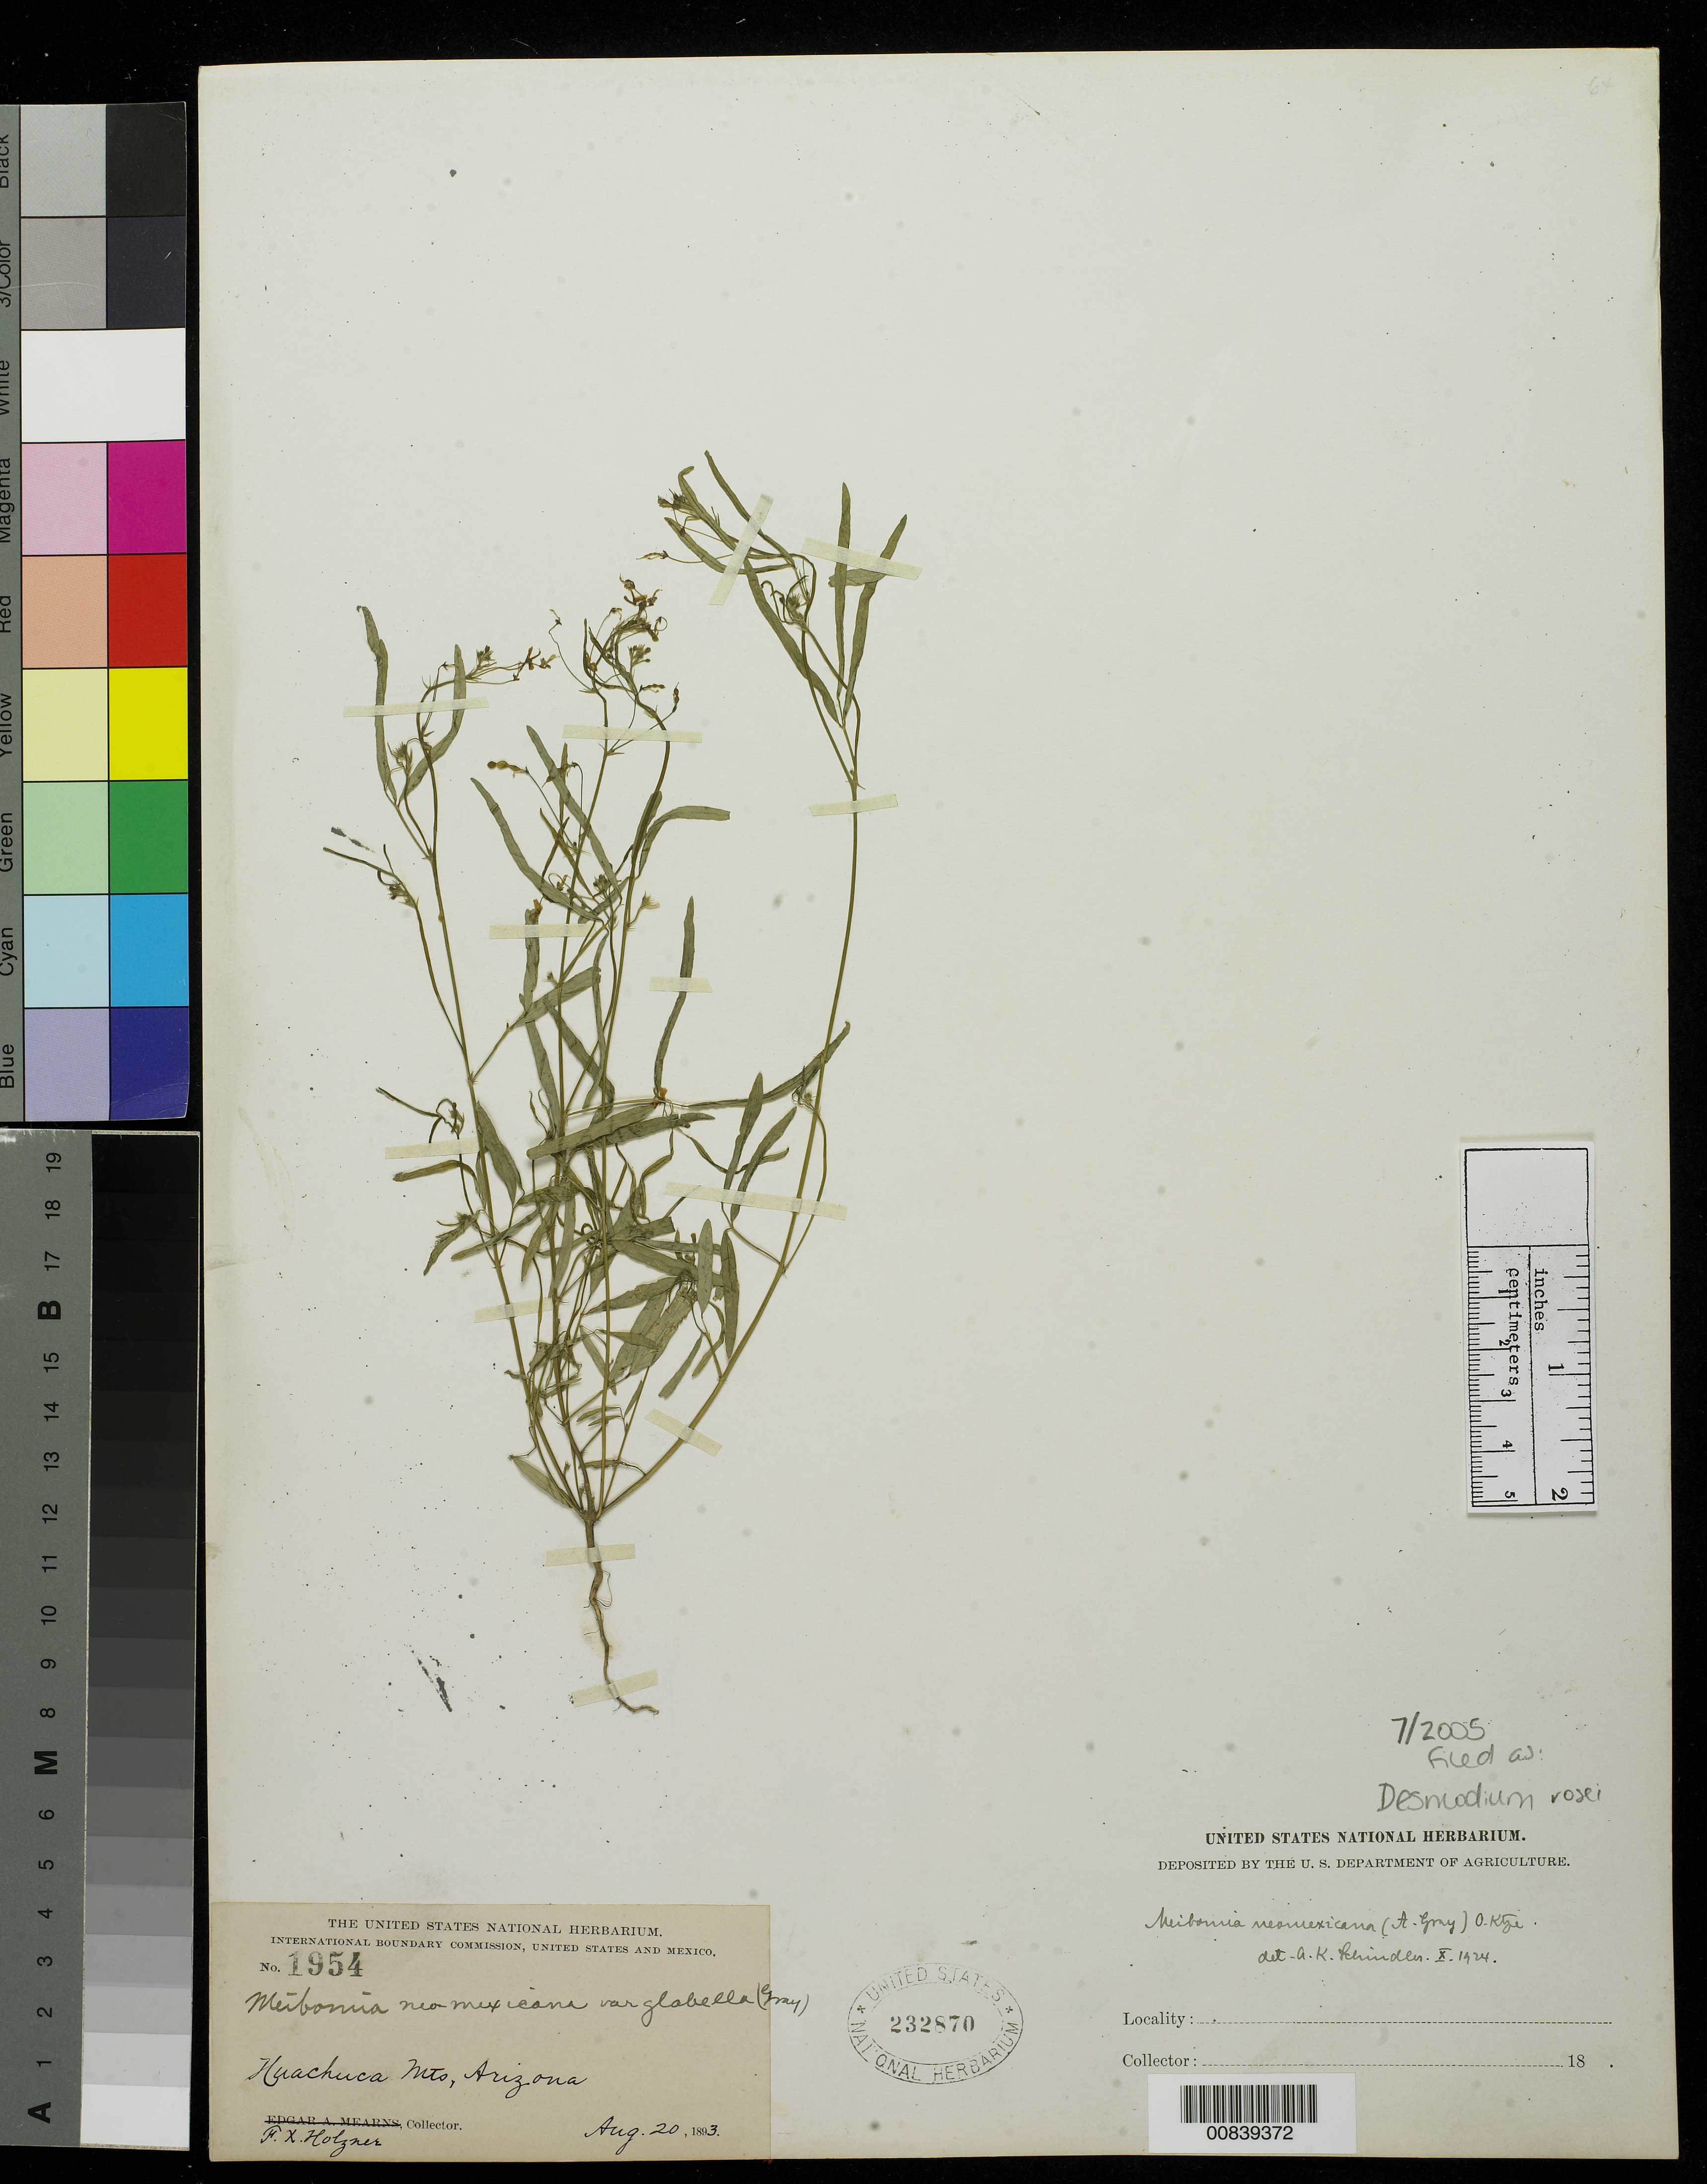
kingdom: Plantae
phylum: Tracheophyta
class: Magnoliopsida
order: Fabales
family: Fabaceae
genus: Desmodium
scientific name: Desmodium rosei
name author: B.G. Schub.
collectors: F. X. Holzner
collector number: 1954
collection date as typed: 20 Aug 1893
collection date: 1893-08-20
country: United States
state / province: Arizona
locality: Huachuca Mts.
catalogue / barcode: US 232870